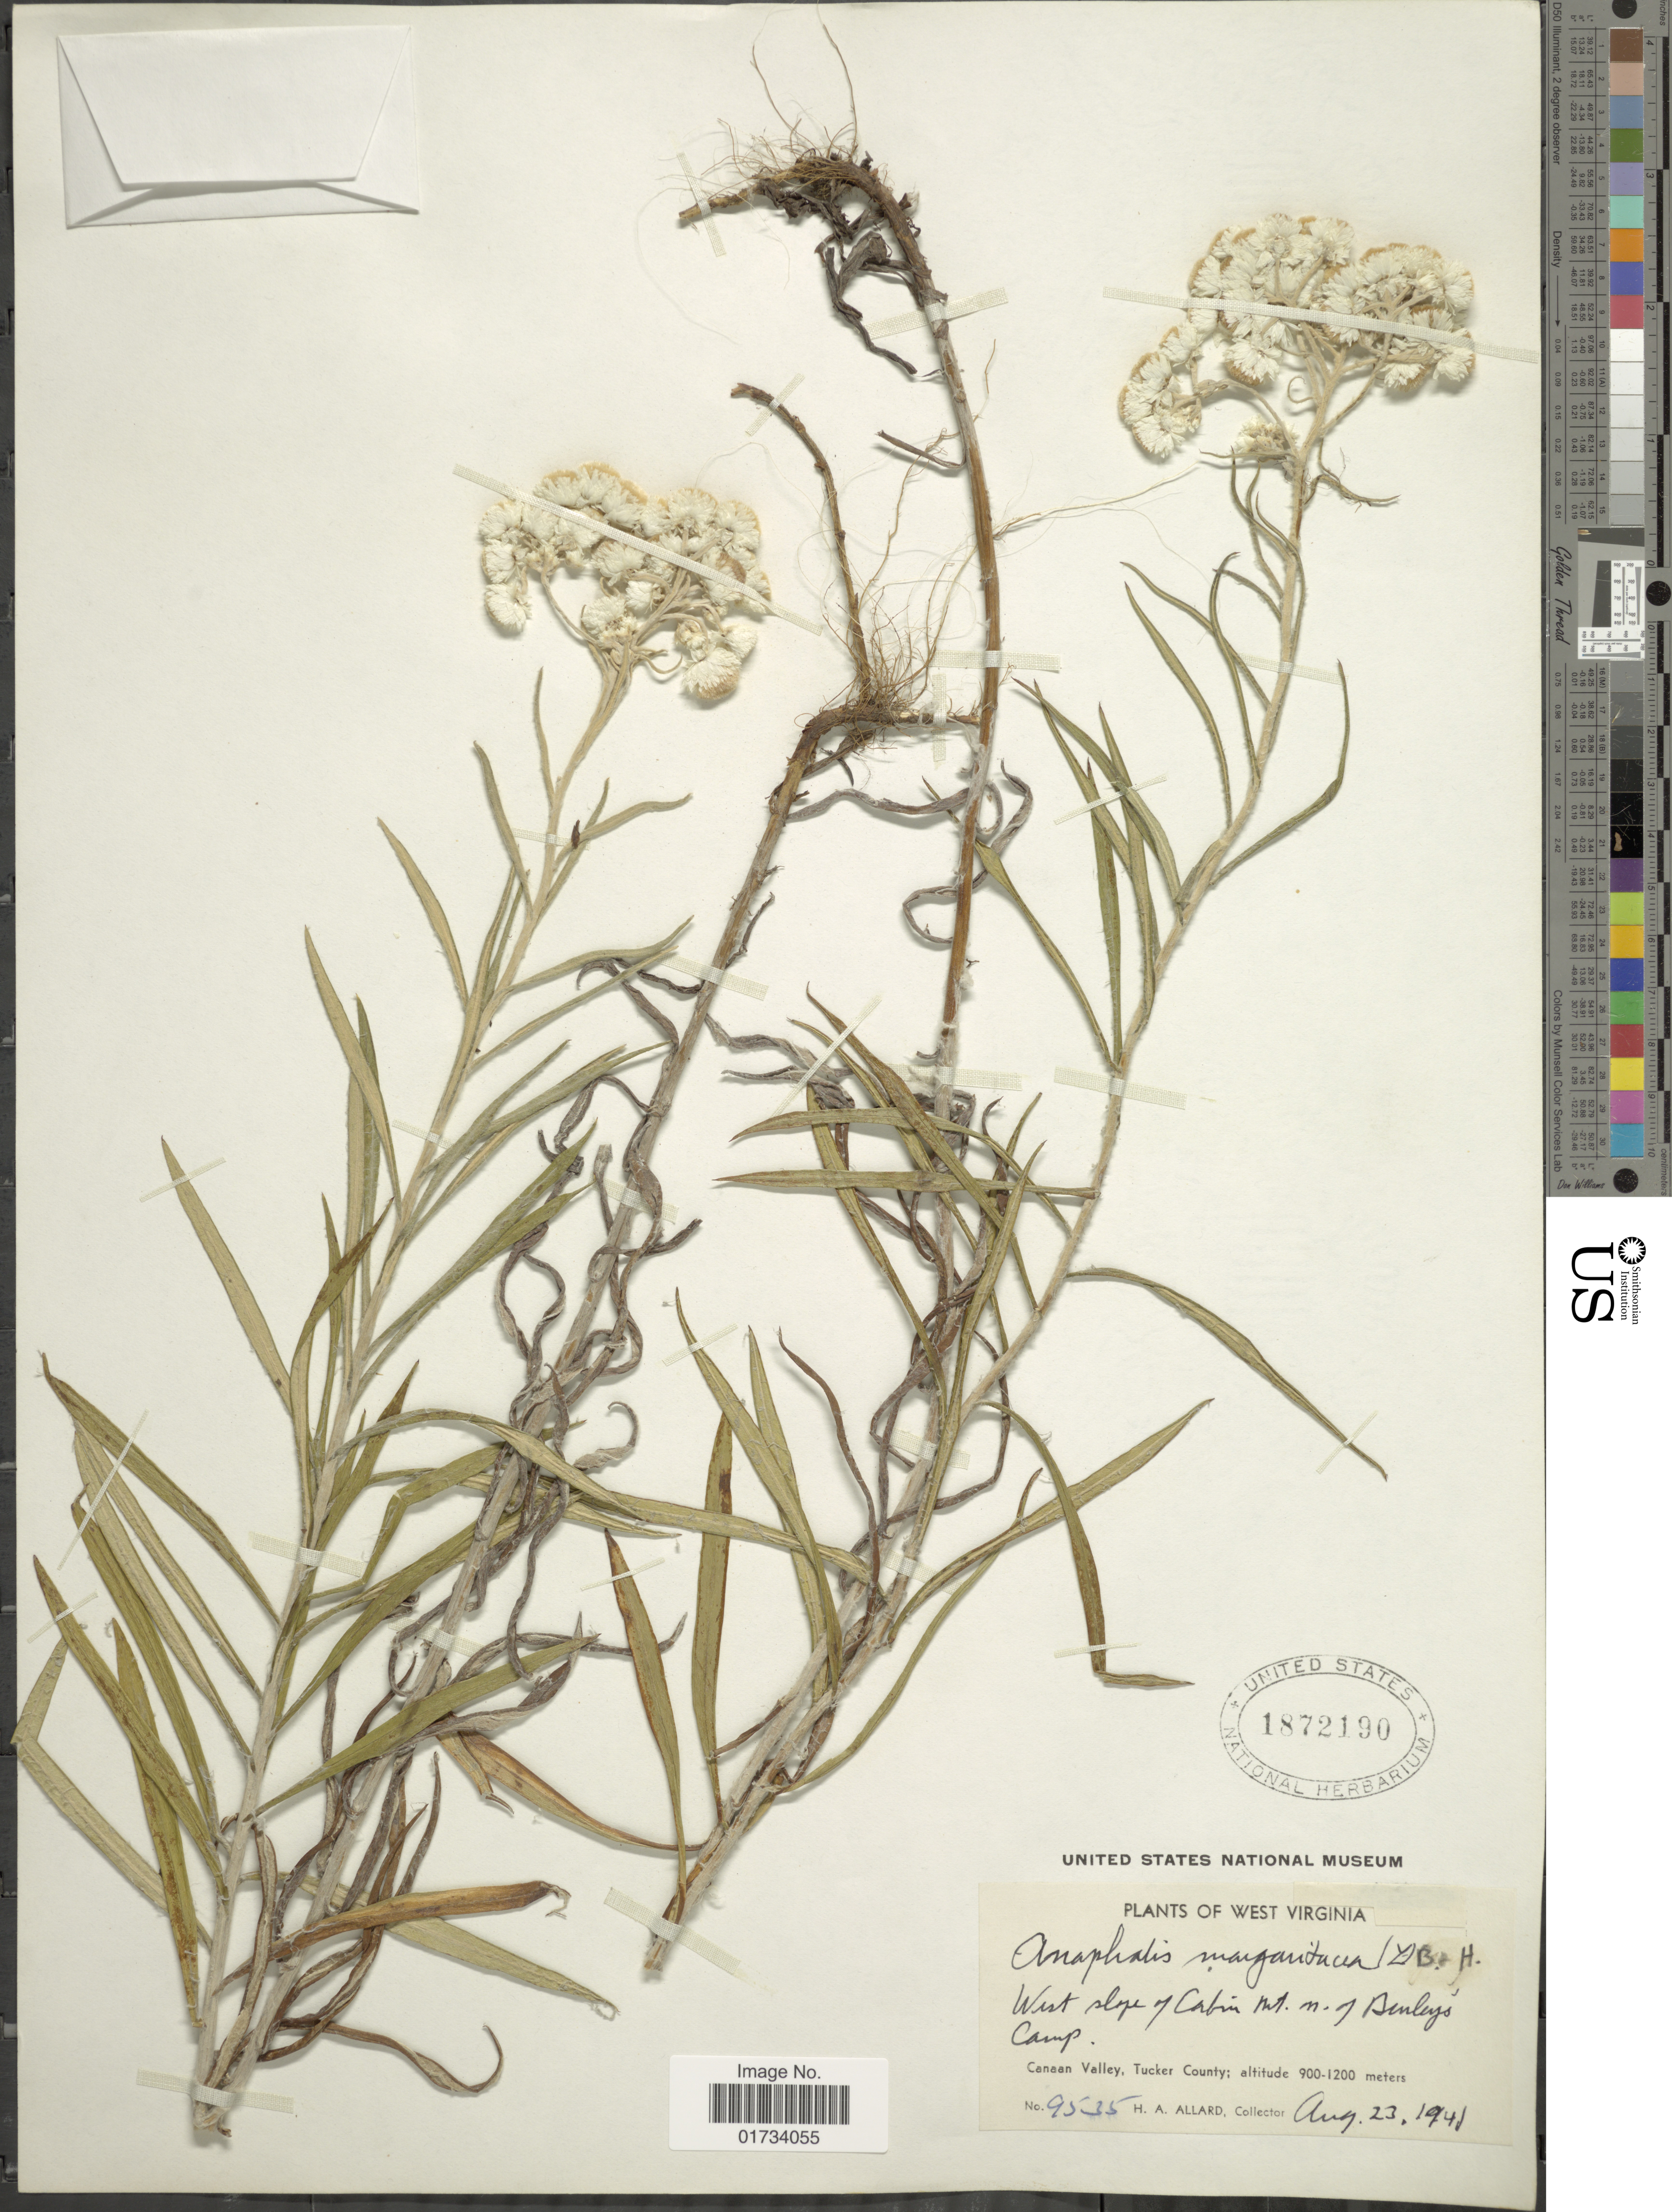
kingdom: Plantae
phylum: Tracheophyta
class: Magnoliopsida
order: Asterales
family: Asteraceae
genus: Anaphalis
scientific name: Anaphalis margaritacea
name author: (L.) Benth. & Hook. f.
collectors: H. A. Allard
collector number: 9535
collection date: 1948-08-23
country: United States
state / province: West Virginia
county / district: Tucker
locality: West slope of Cabin Mt. n. of Benleys Camp, Canaan Valley, Tucker County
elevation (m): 900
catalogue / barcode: US 1872190